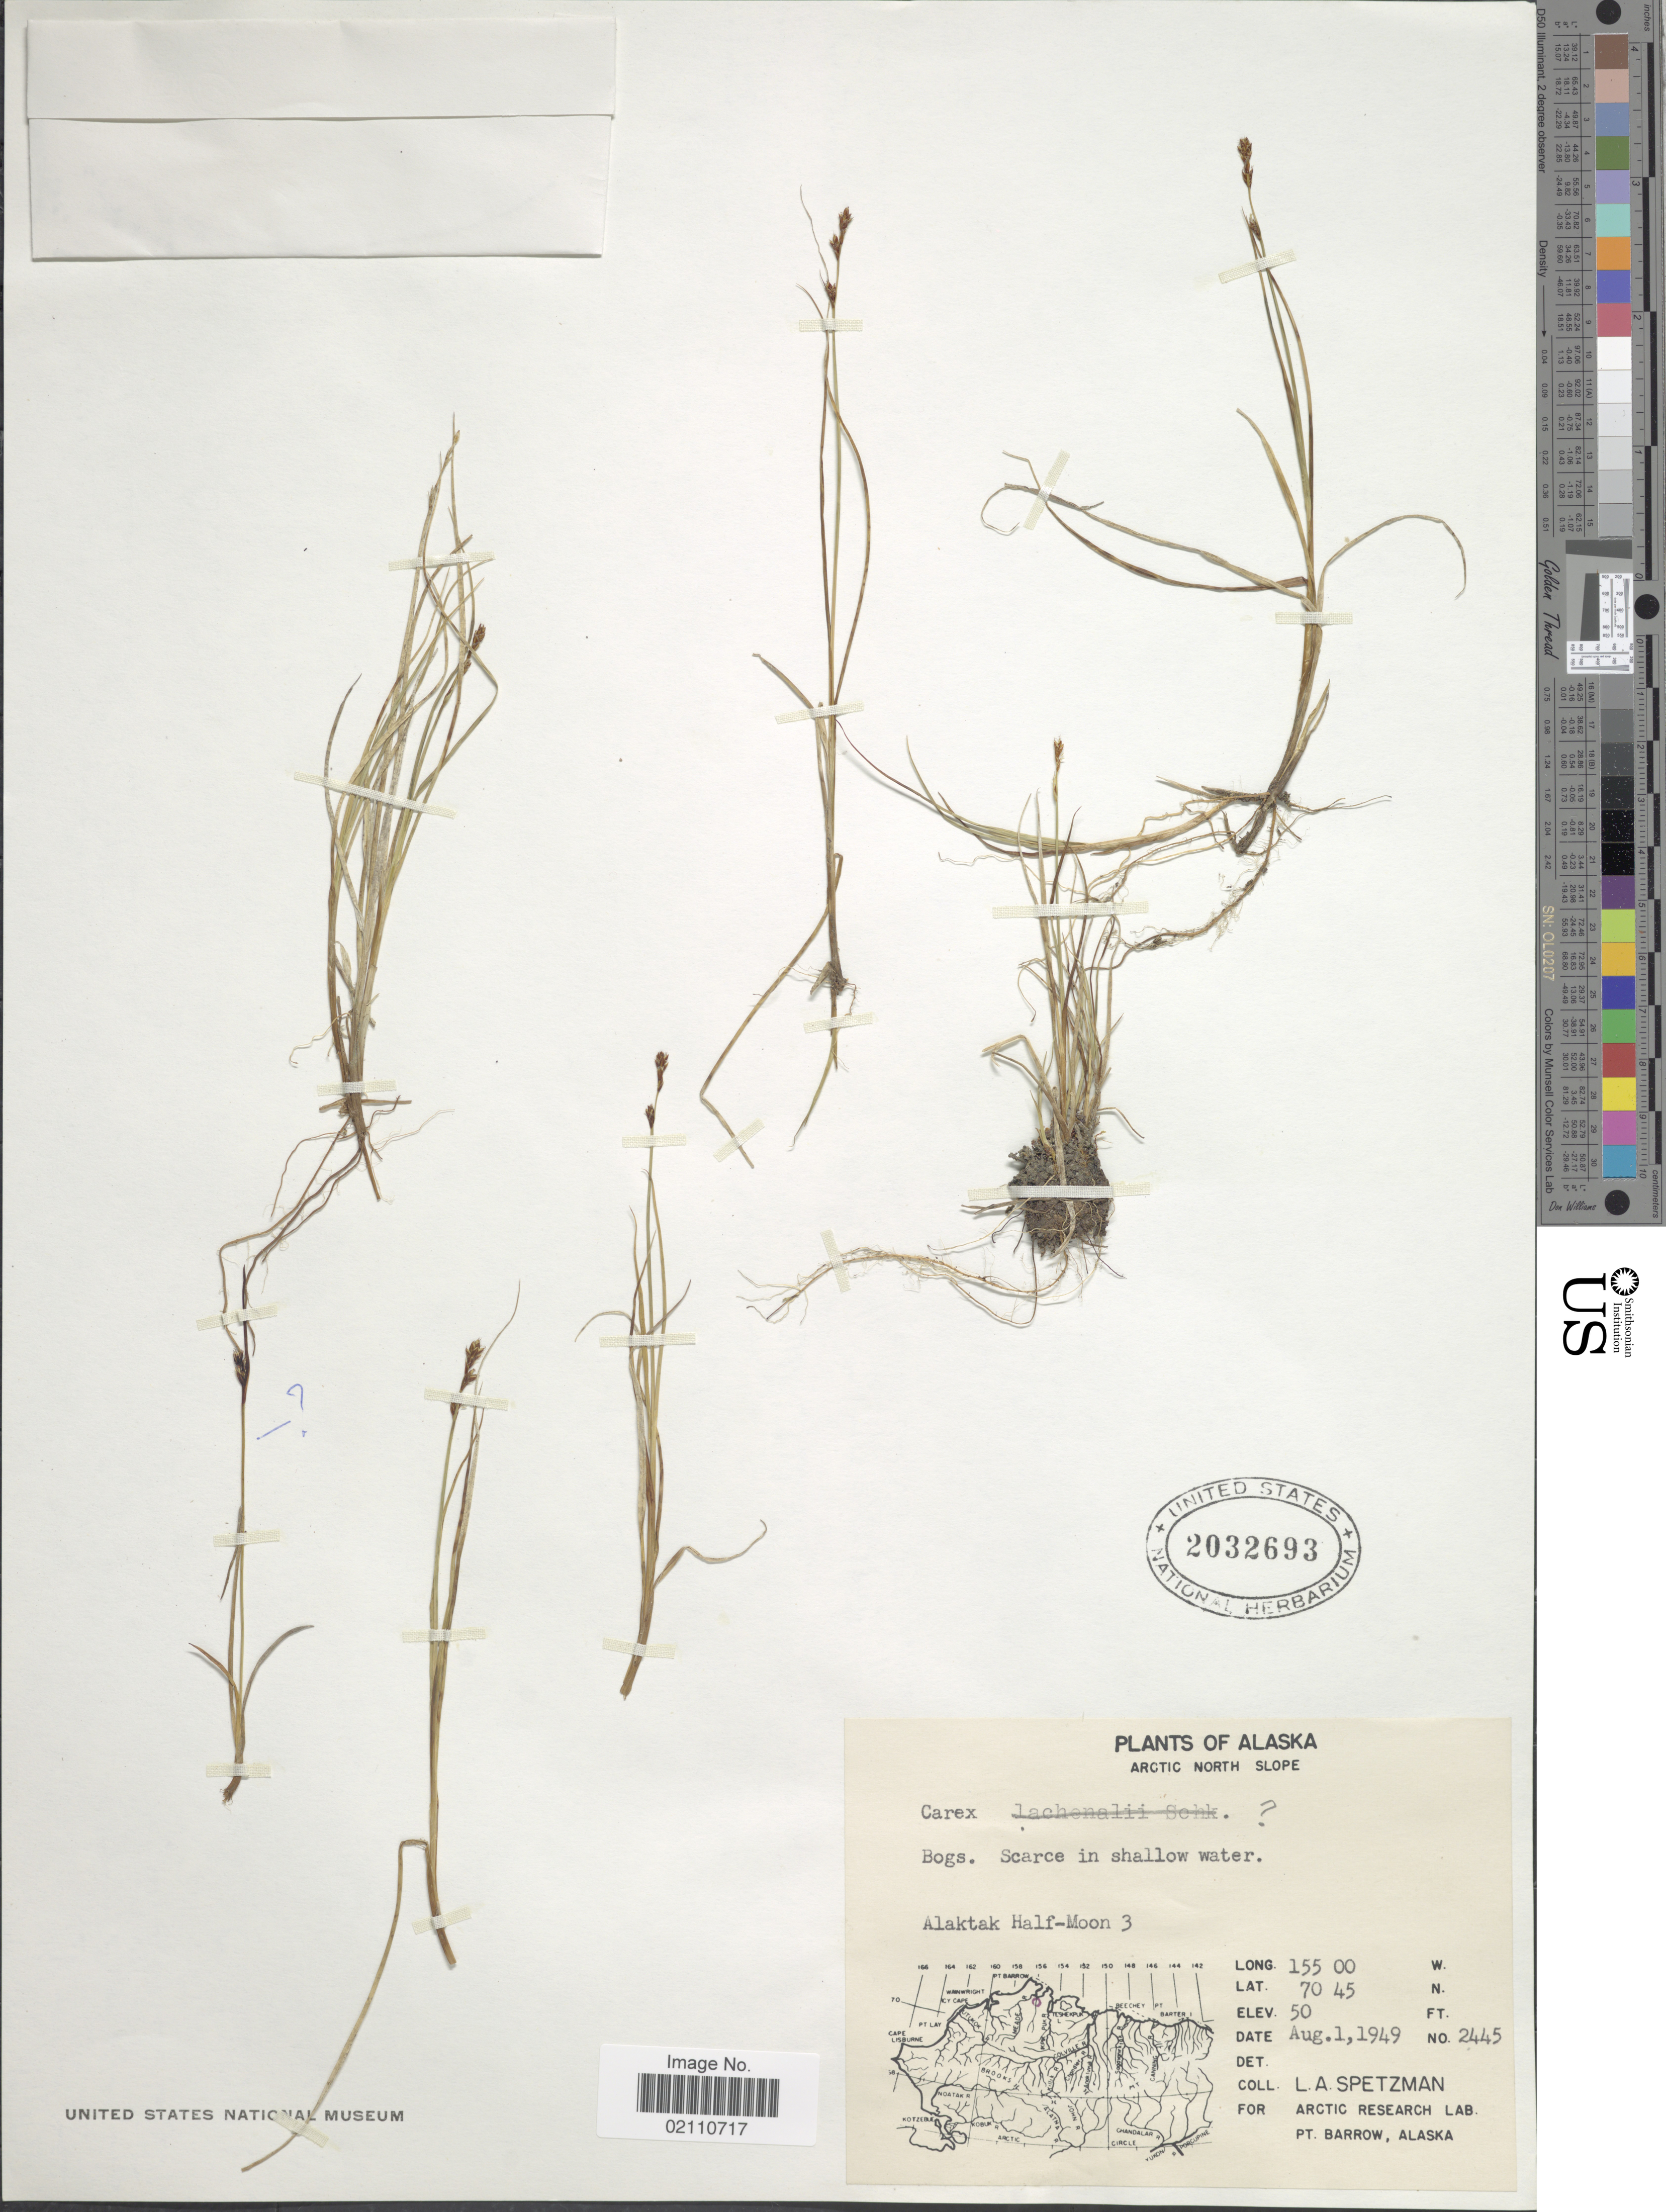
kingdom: Plantae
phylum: Tracheophyta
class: Liliopsida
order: Poales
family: Cyperaceae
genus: Carex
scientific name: Carex glareosa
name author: Schkuhr ex Wahlenb.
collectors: L. Spetzman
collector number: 2445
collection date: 1949-08-01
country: United States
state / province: Alaska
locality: Arctic North Slope, Alaktak Half-Moon 3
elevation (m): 15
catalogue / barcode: US 2032693